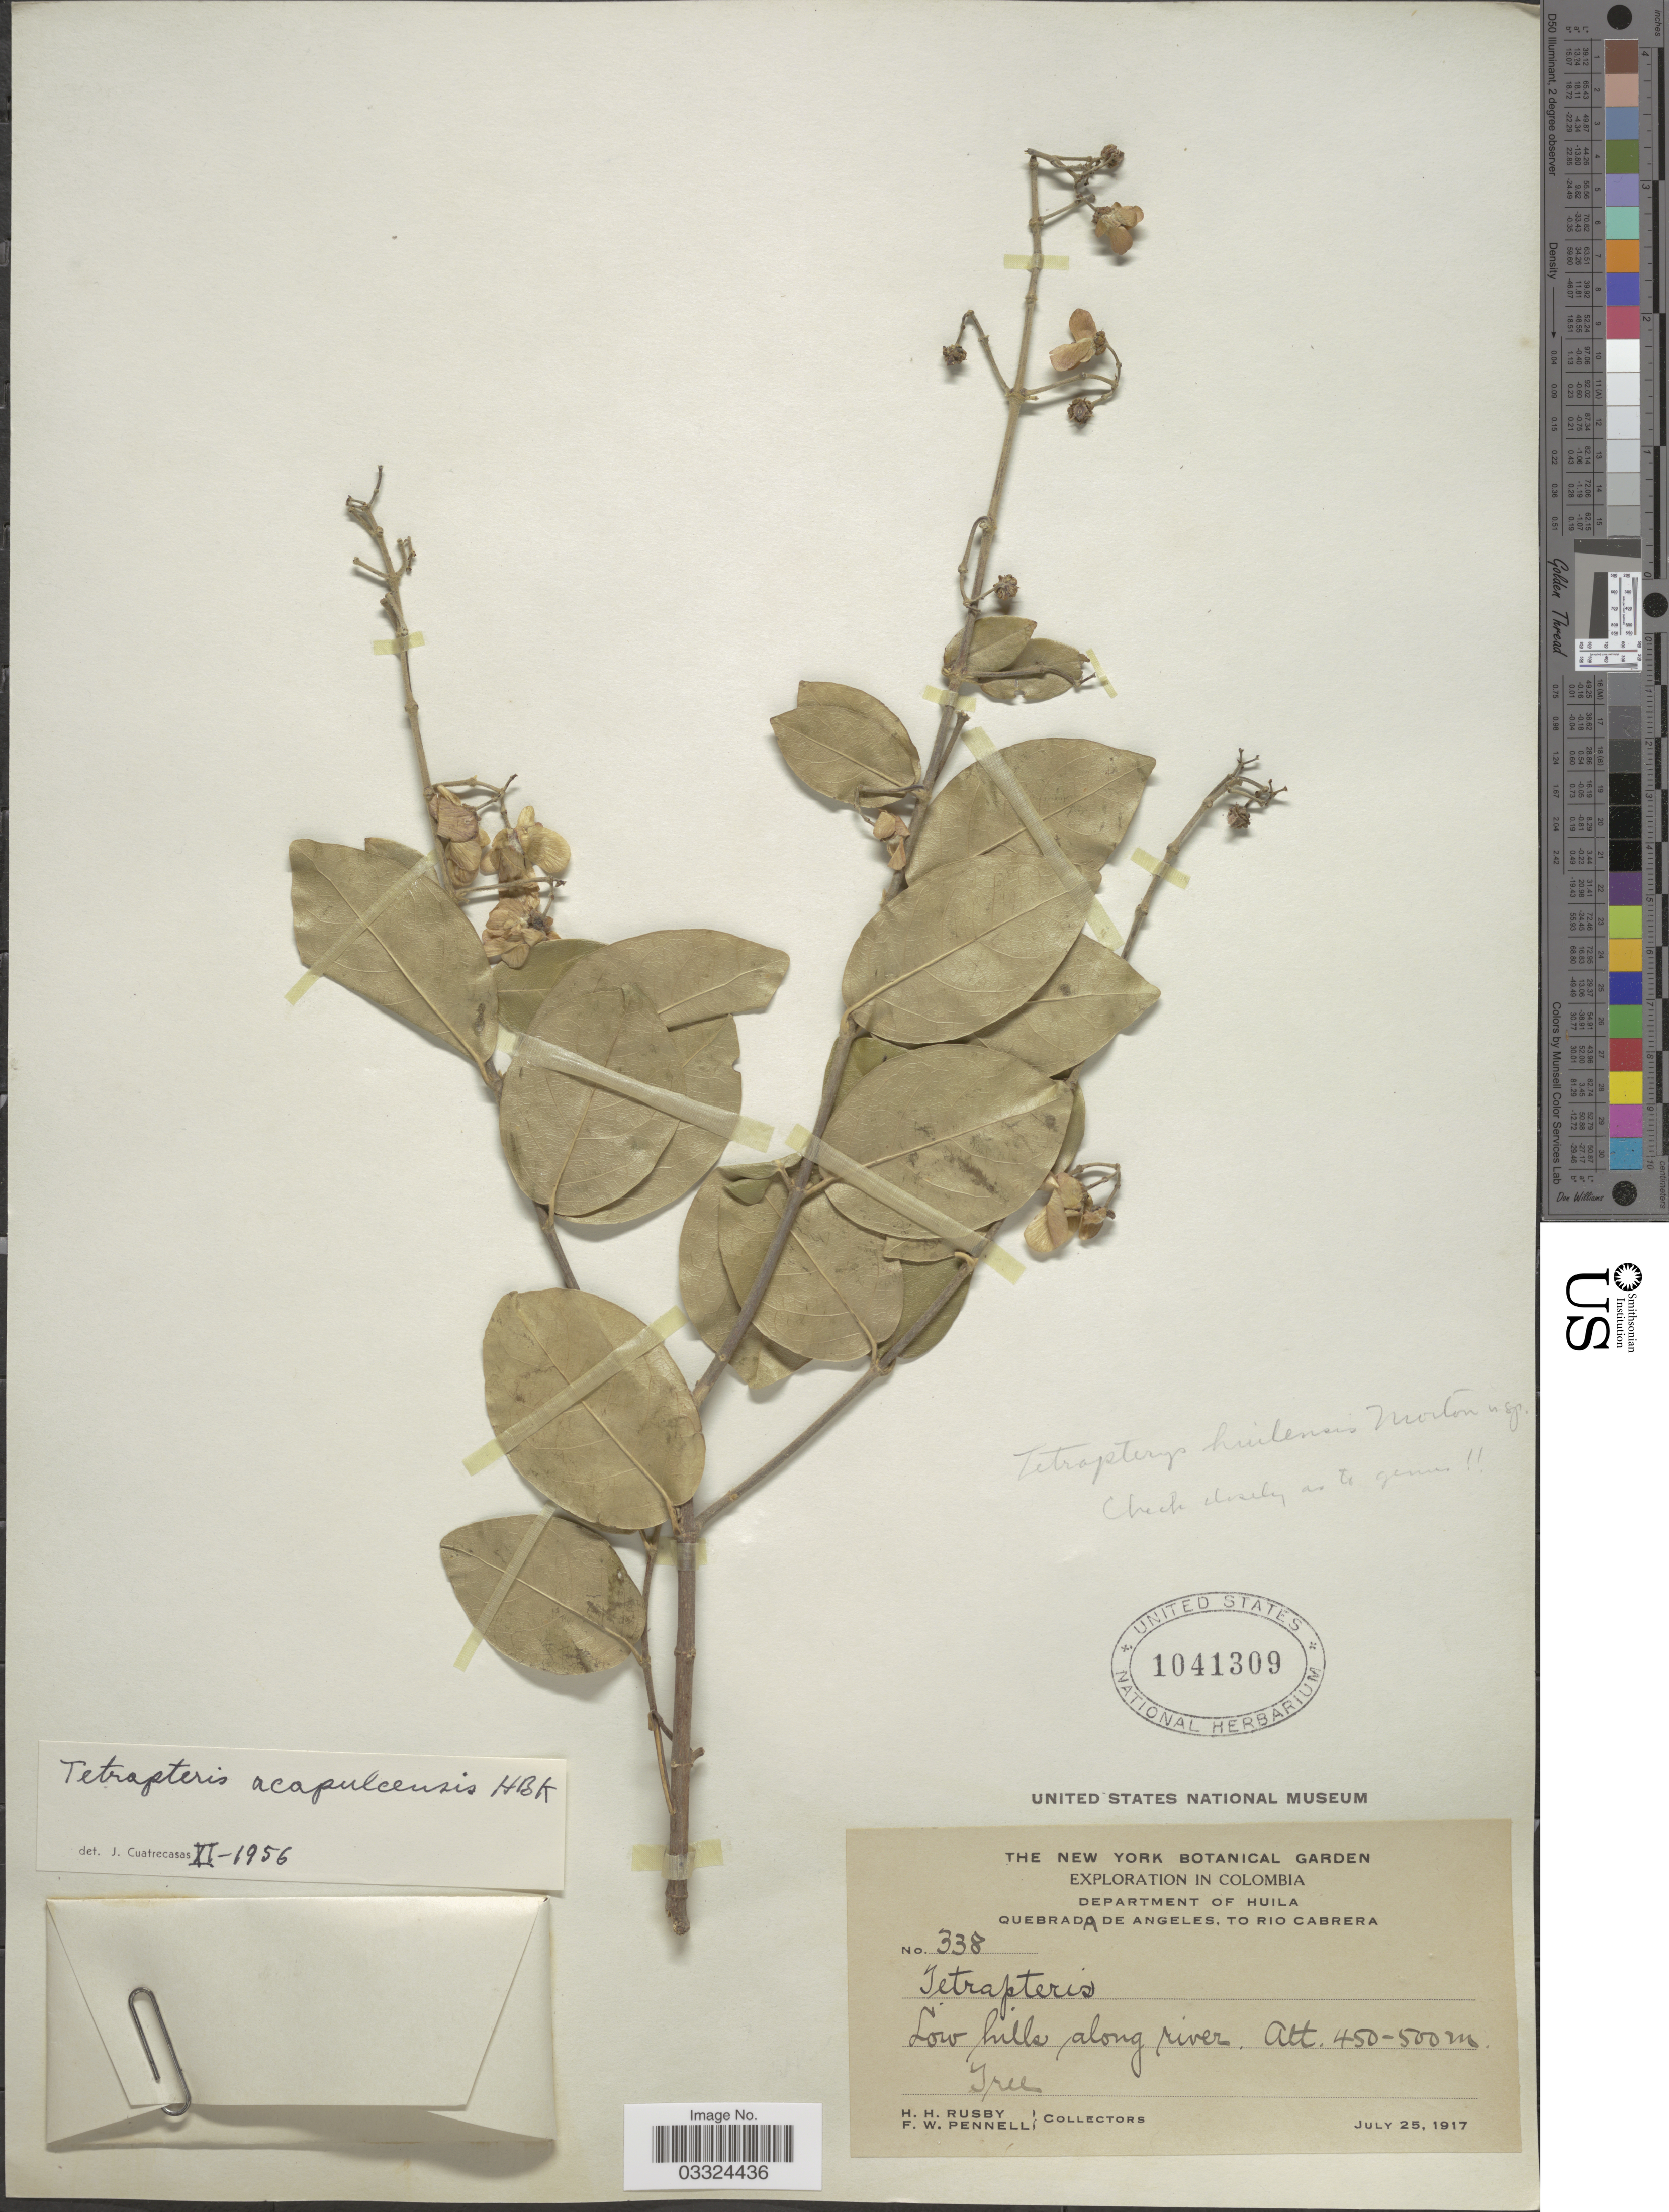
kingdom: Plantae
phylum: Tracheophyta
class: Magnoliopsida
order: Malpighiales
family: Malpighiaceae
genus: Tetrapterys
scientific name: Tetrapterys acapulcensis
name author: Kunth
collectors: H. H. Rusby & F. W. Pennell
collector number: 338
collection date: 1917-07-25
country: Colombia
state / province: Huila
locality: Department of Huila. Quebrada de Angeles, to Rio Cabrera. Low hills along river.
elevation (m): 450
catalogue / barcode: US 1041309